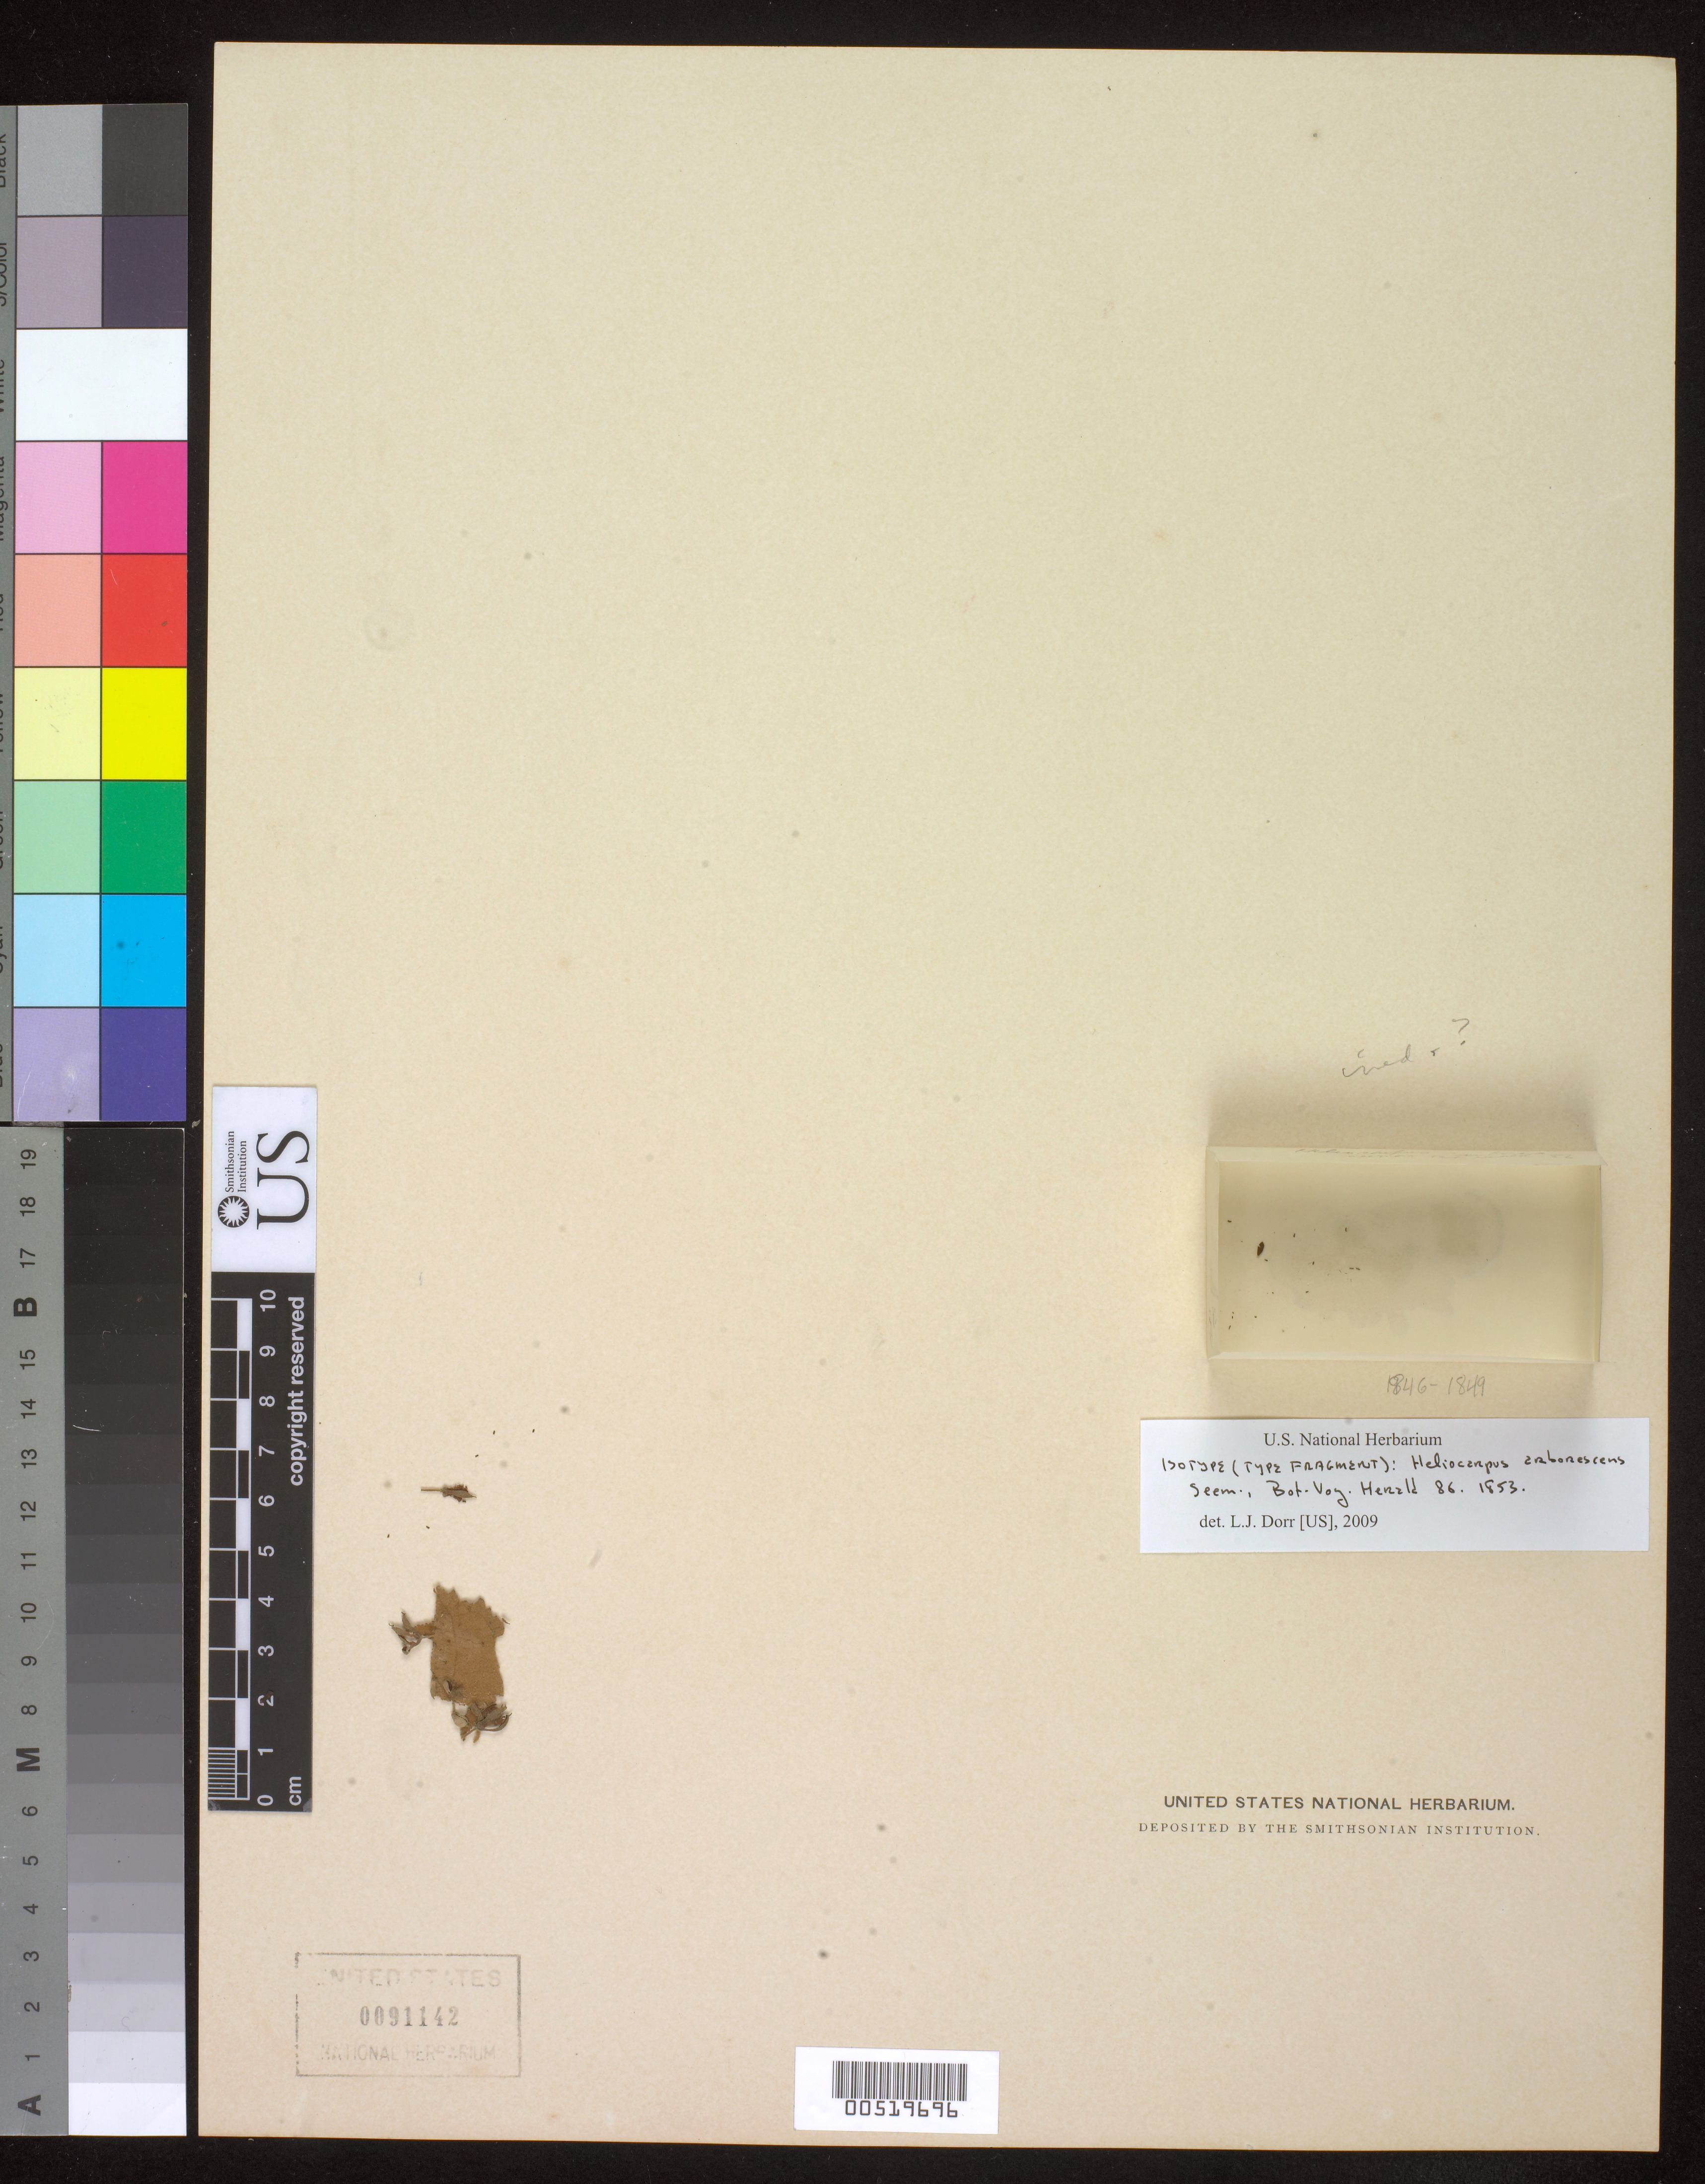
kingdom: Plantae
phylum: Tracheophyta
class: Magnoliopsida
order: Malvales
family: Malvaceae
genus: Heliocarpus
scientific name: Heliocarpus arborescens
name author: Seem.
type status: Isotype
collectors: B. C. Seemann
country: Panama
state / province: Coclé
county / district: Natá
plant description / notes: Fragmentary material of type specimen.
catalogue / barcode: US 91142